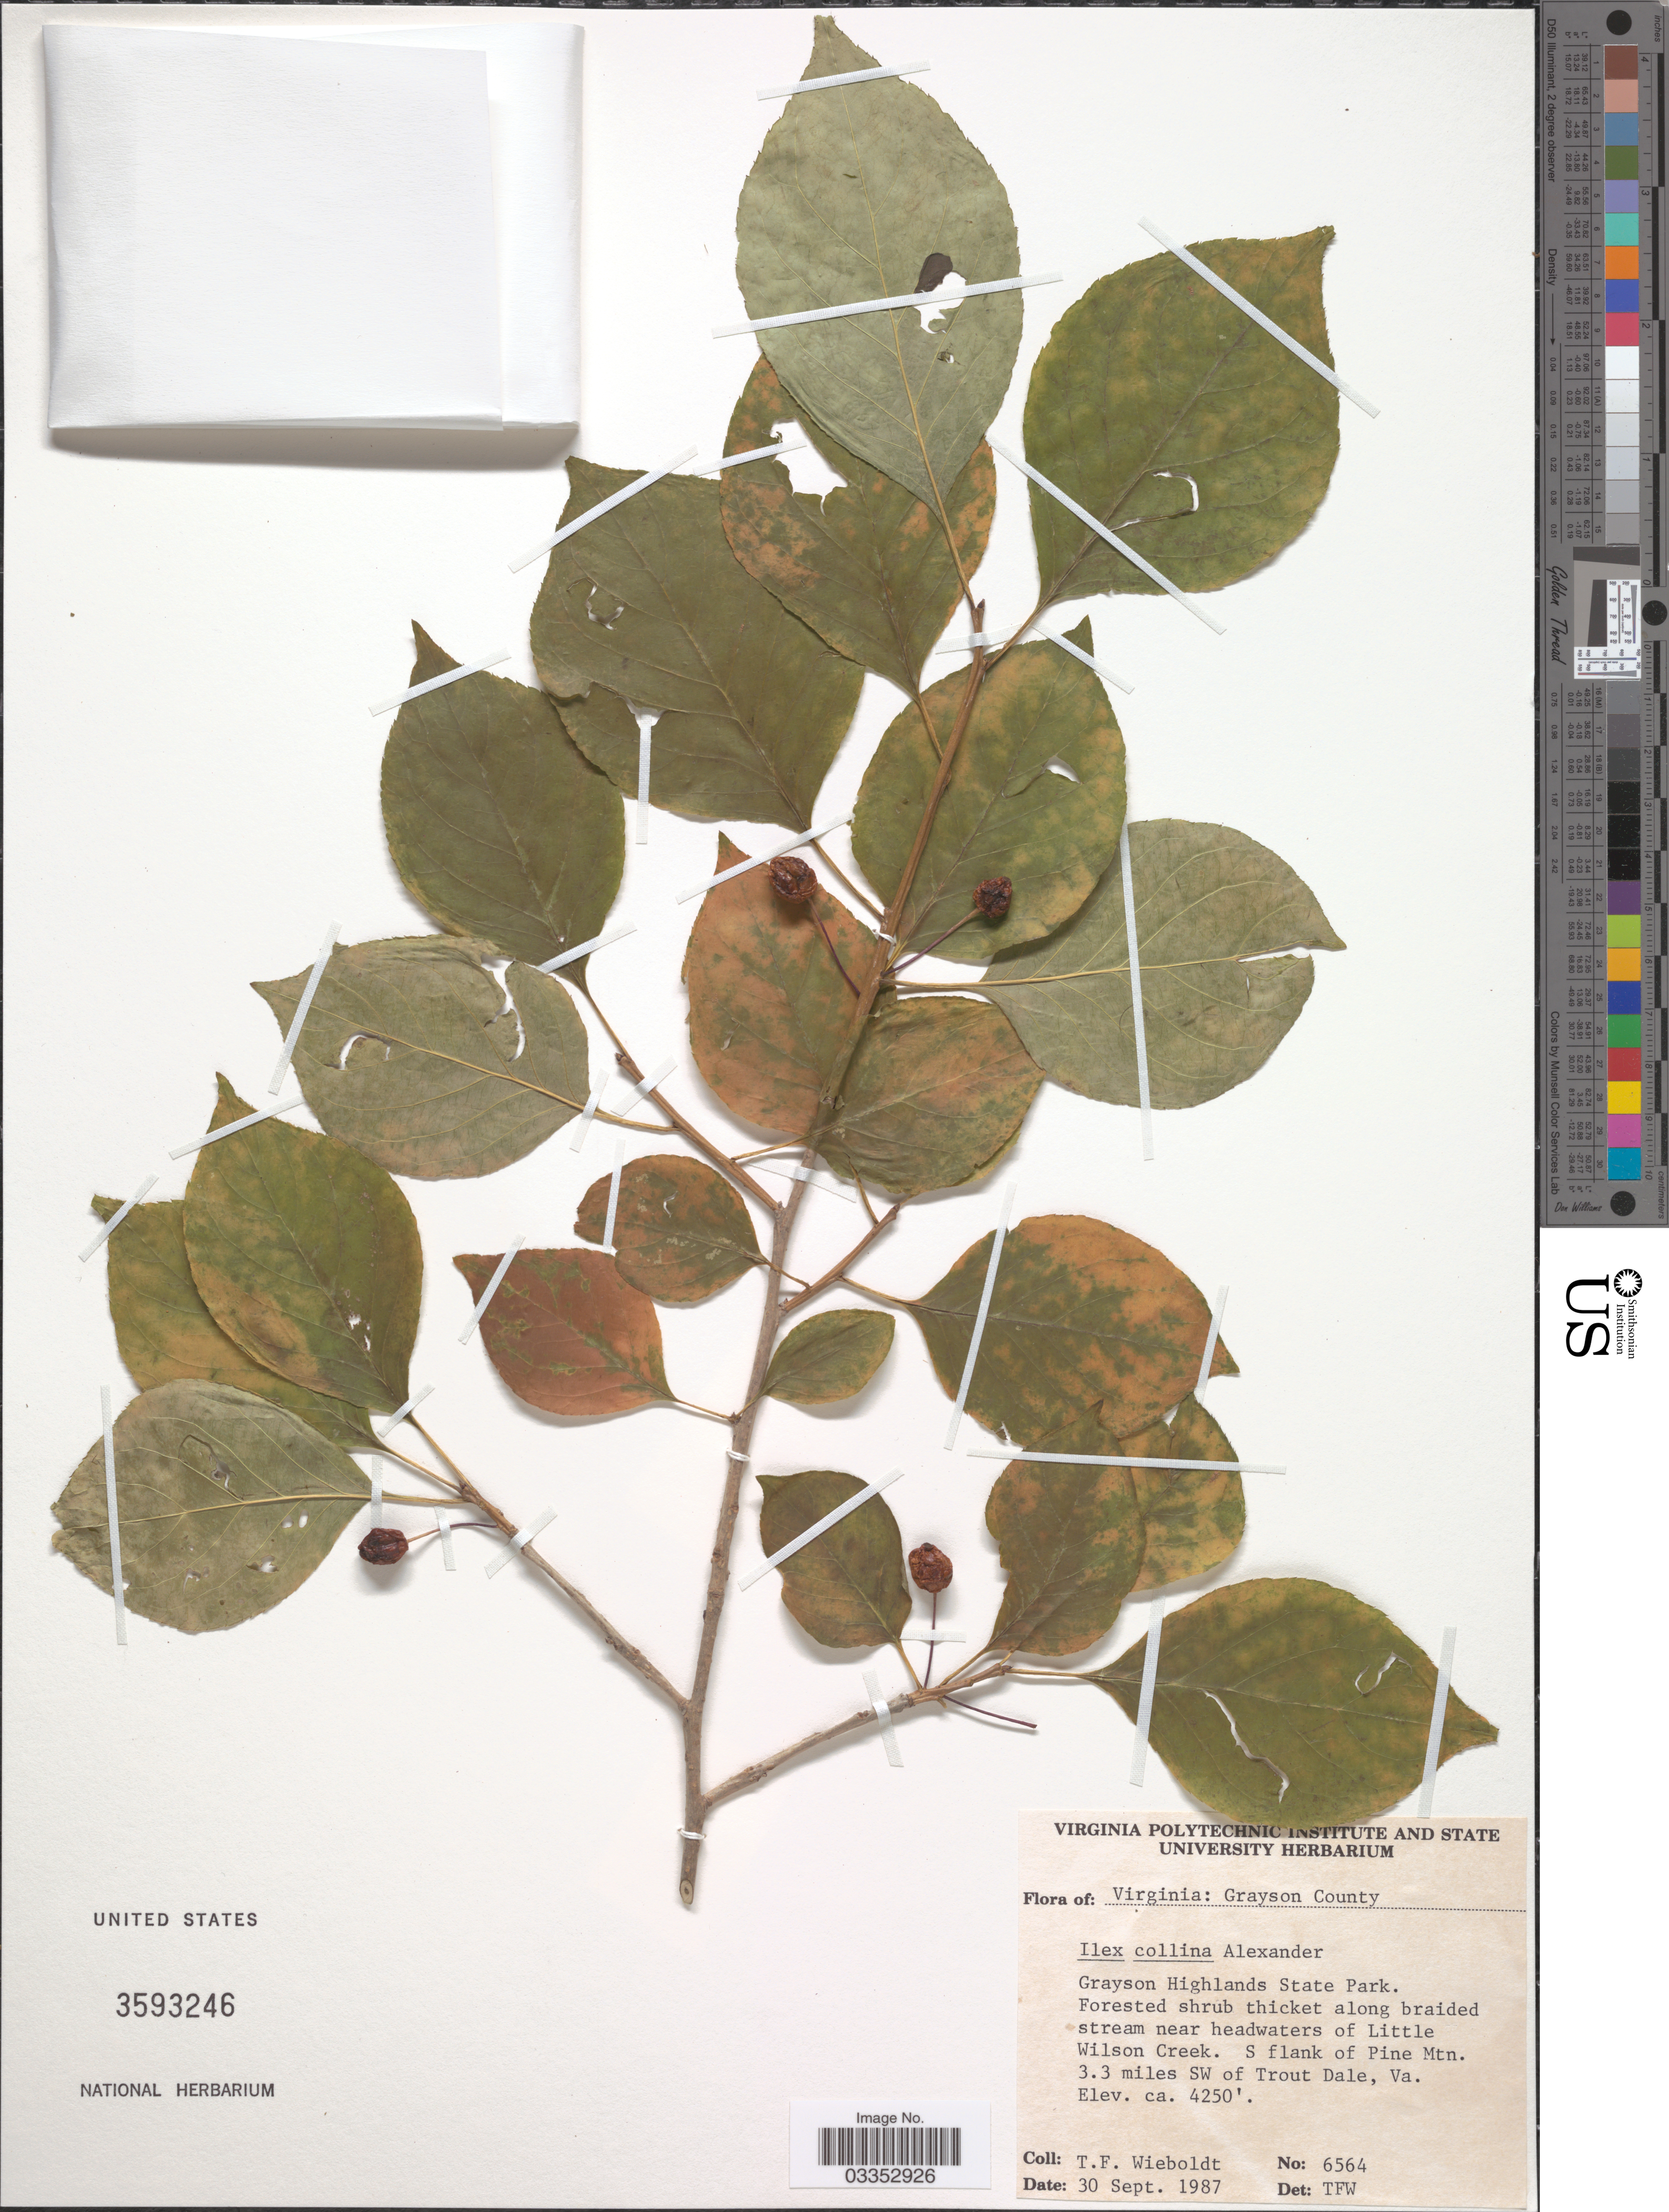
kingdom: Plantae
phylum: Tracheophyta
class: Magnoliopsida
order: Aquifoliales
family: Aquifoliaceae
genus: Nemopanthus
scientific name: Nemopanthus collinus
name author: (Alexander) R.C. Clark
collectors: T. Wieboldt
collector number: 6564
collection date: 1987-09-30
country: United States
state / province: Virginia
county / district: Grayson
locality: Grayson Highlands State Park. Forested shrub thicket along braided stream near headwaters of Little Wilson Creek. S flank of Pine Mtn. 3.3 miles SW of Trout Dale.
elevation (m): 1295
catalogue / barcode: US 3593246